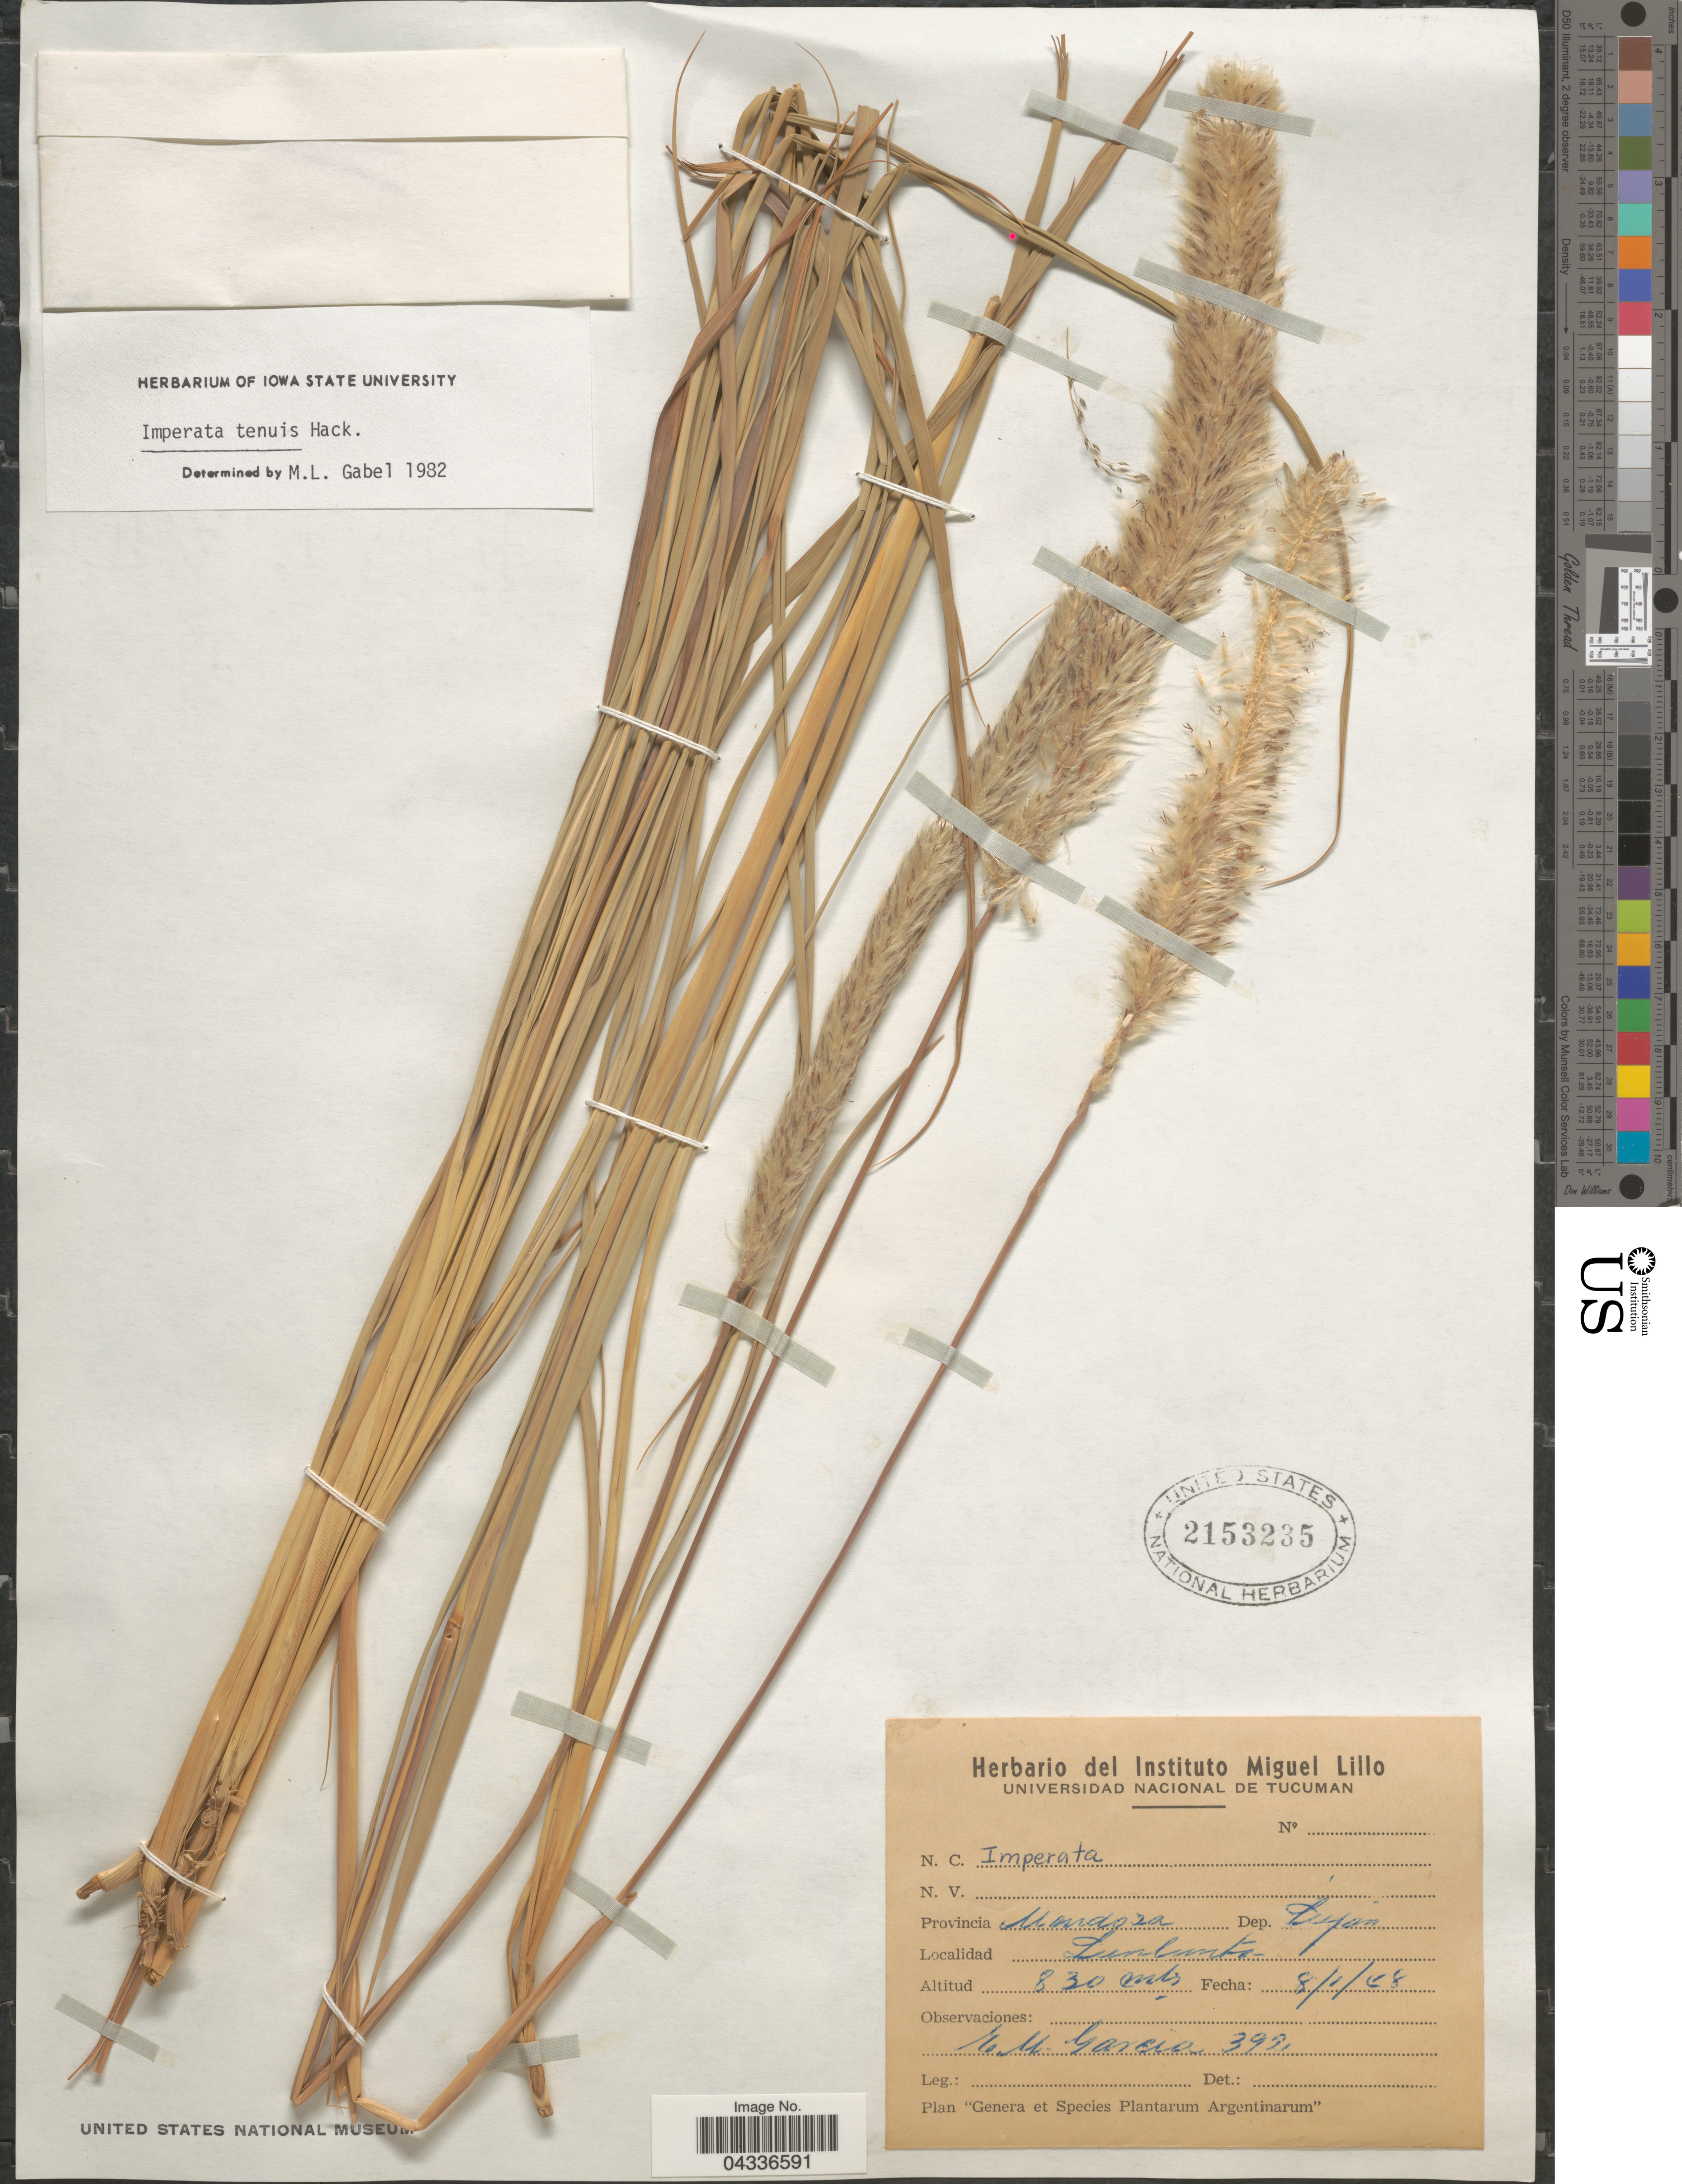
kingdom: Plantae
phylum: Tracheophyta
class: Liliopsida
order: Poales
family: Poaceae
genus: Imperata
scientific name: Imperata tenuis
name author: Hack.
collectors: E. Garcia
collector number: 393*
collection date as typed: Transcribed d/m/y: 8/1/68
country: Argentina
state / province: Mendoza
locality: Dep. Lujan. Lunlunta.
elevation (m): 830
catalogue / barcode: US 2153235